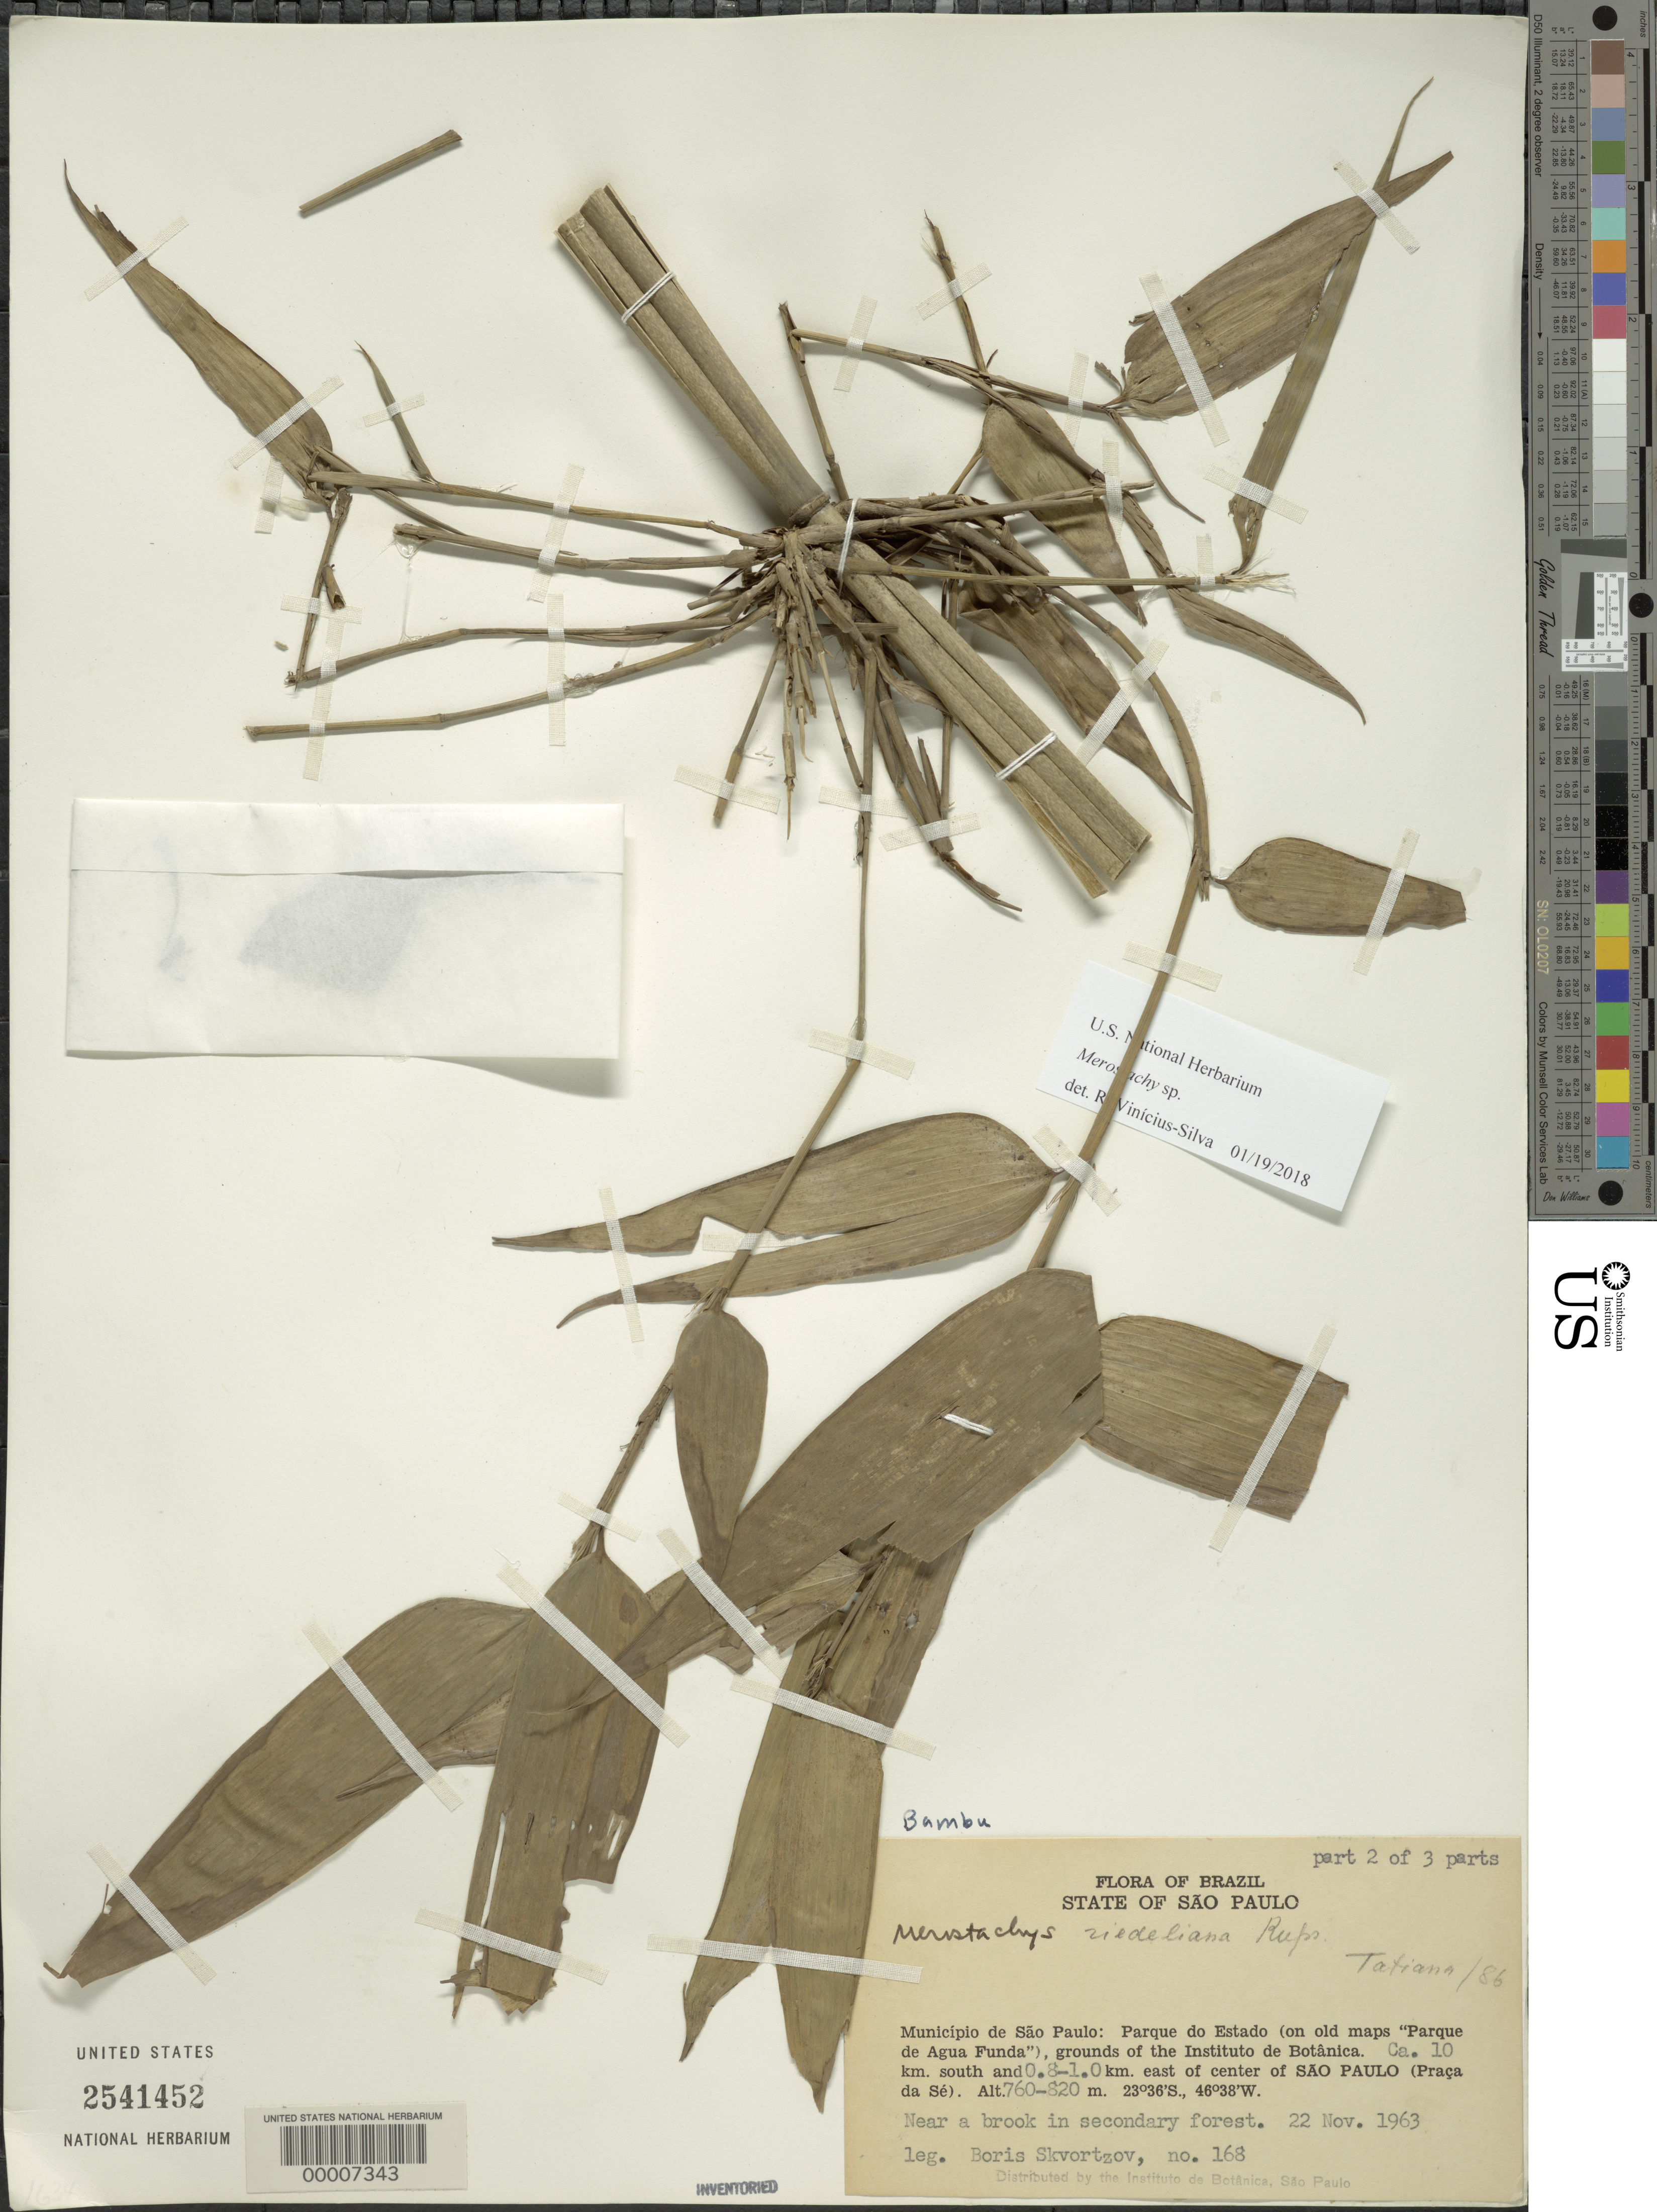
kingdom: Plantae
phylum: Tracheophyta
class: Liliopsida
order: Poales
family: Poaceae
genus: Merostachys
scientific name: Merostachys sp.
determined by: Vinicius-Silva, R.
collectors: B. Skvortzov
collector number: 168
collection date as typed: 22 Nov 1963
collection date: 1963-11-22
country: Brazil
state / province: São Paulo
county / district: São Paulo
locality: Parque do estado, instituto de botanica, sao paulo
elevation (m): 760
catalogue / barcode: US 2541452-2